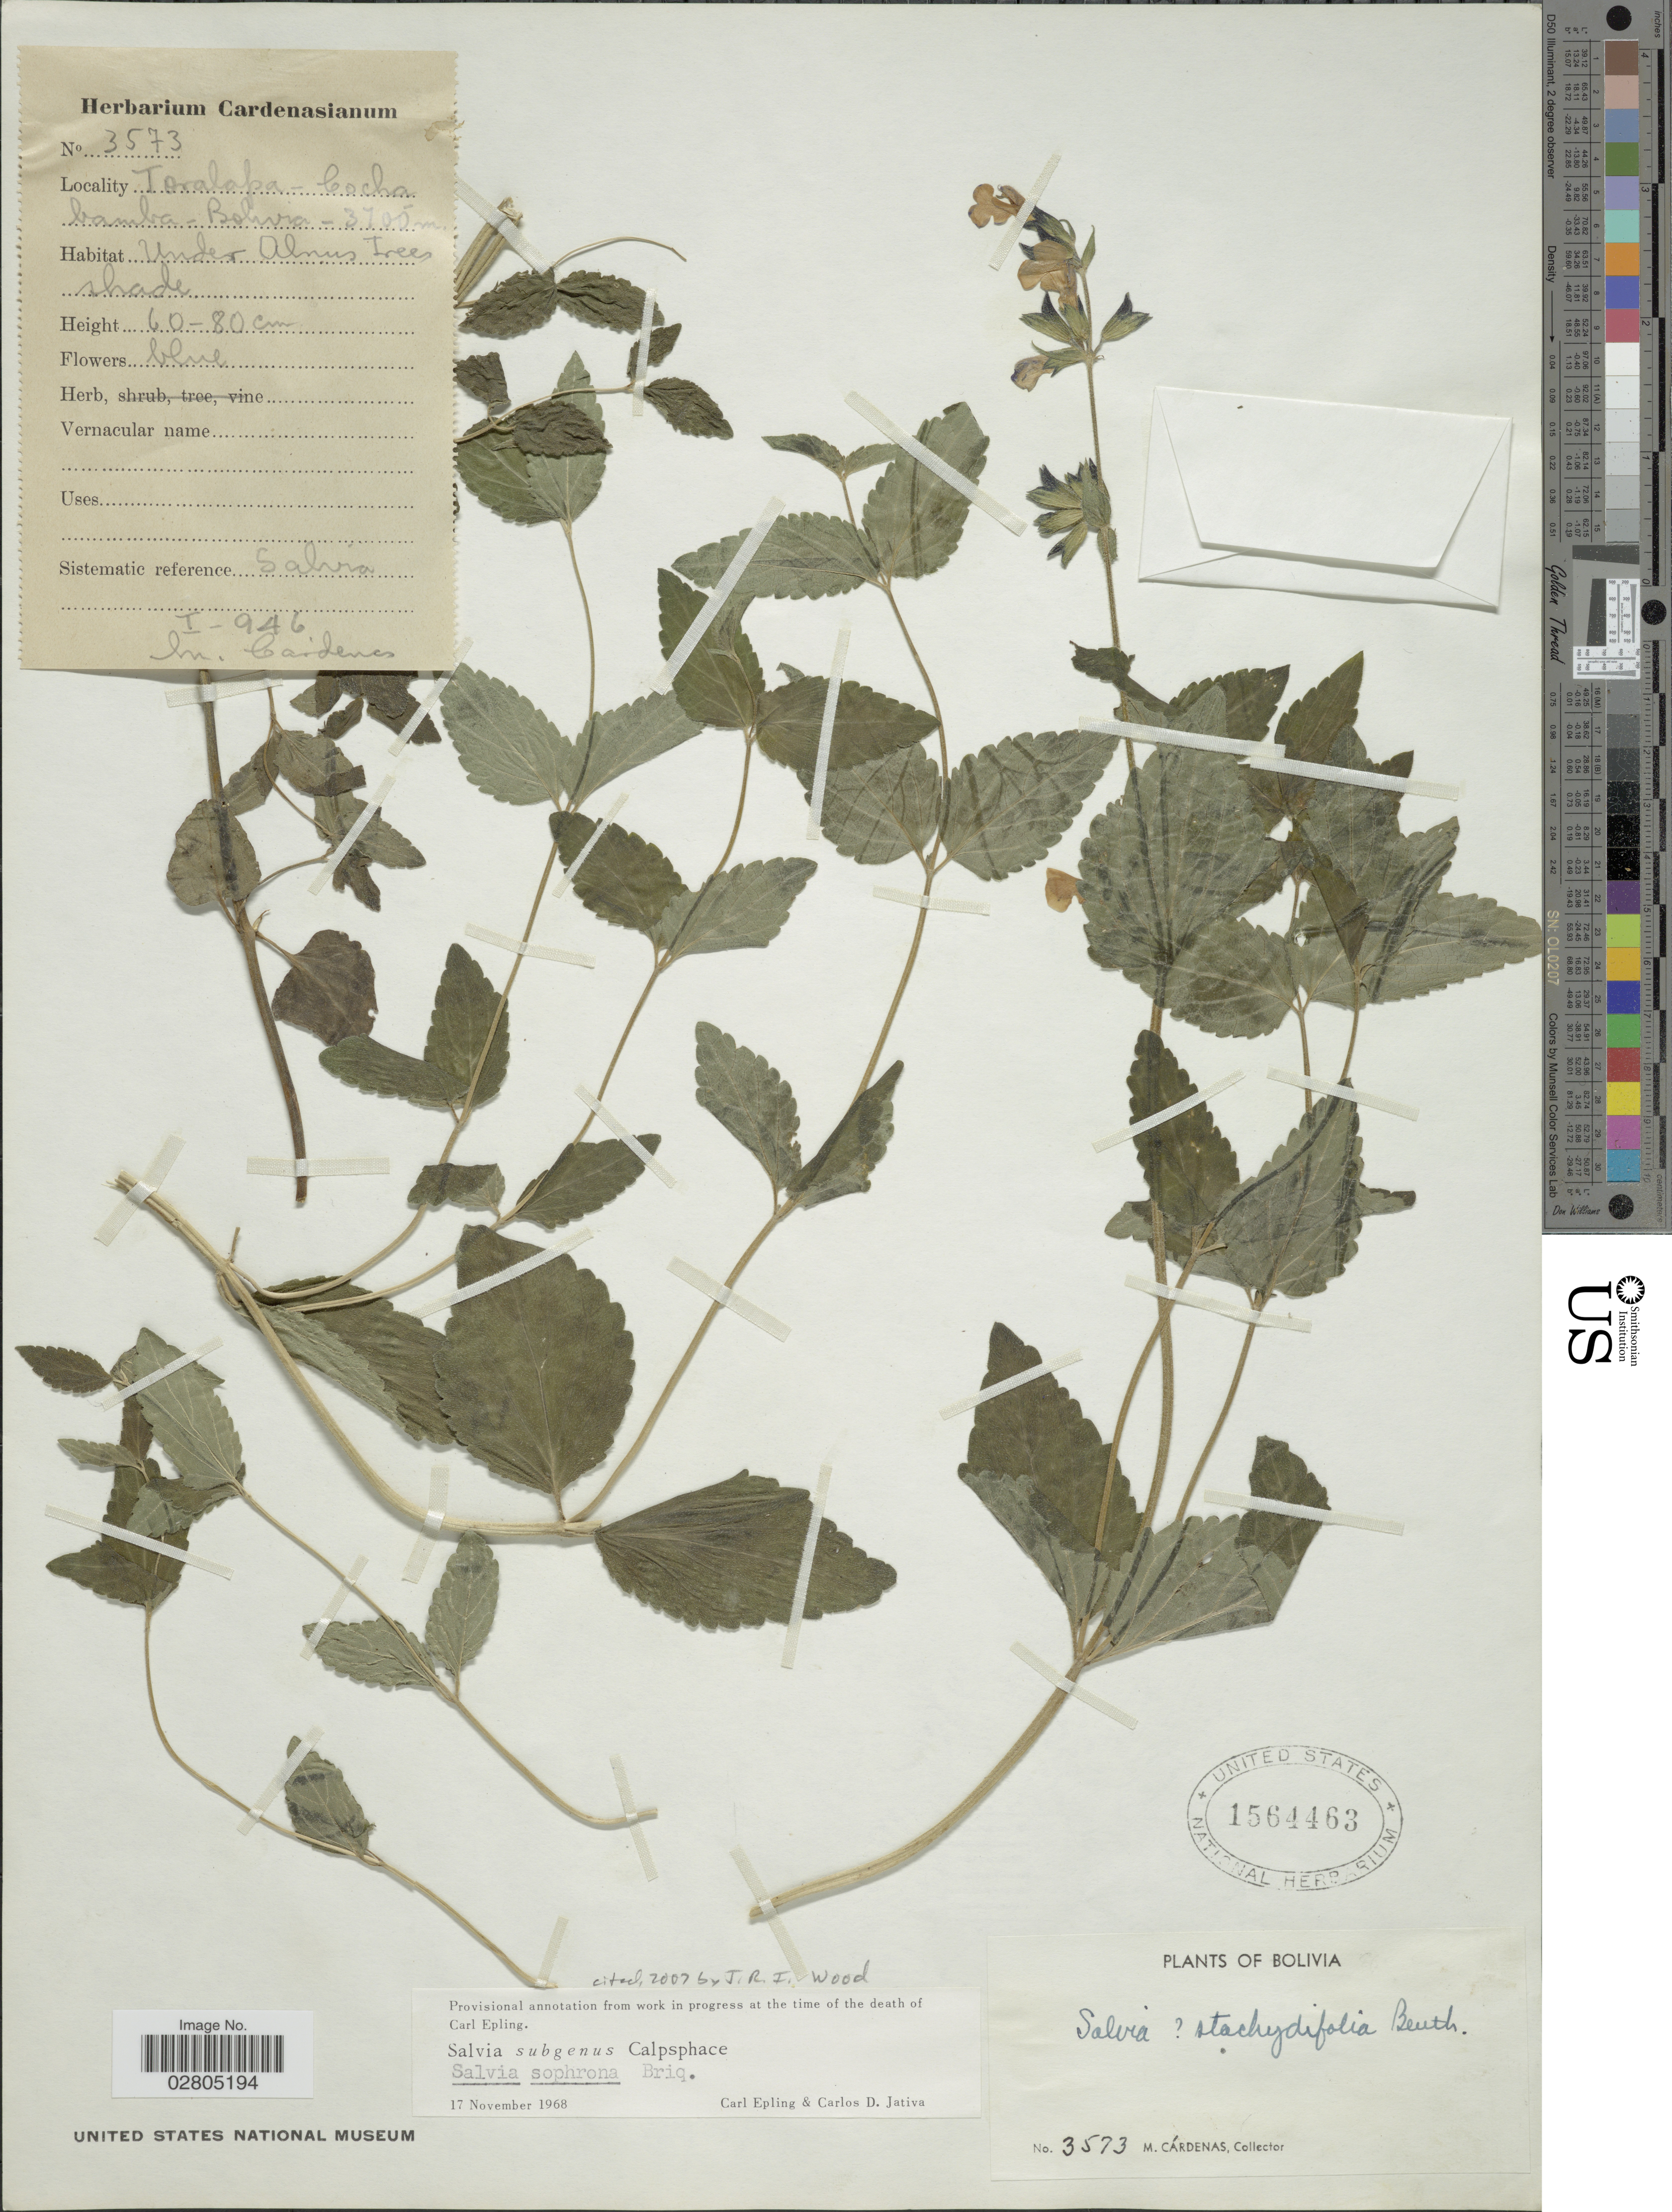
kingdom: Plantae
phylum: Tracheophyta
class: Magnoliopsida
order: Lamiales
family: Lamiaceae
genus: Salvia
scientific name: Salvia sophrona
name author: Briq.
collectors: M. Cárdenas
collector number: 3573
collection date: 1946-01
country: Bolivia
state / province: Cochabamba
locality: Toralapa, Cochabamba.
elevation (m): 3705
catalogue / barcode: US 1564463